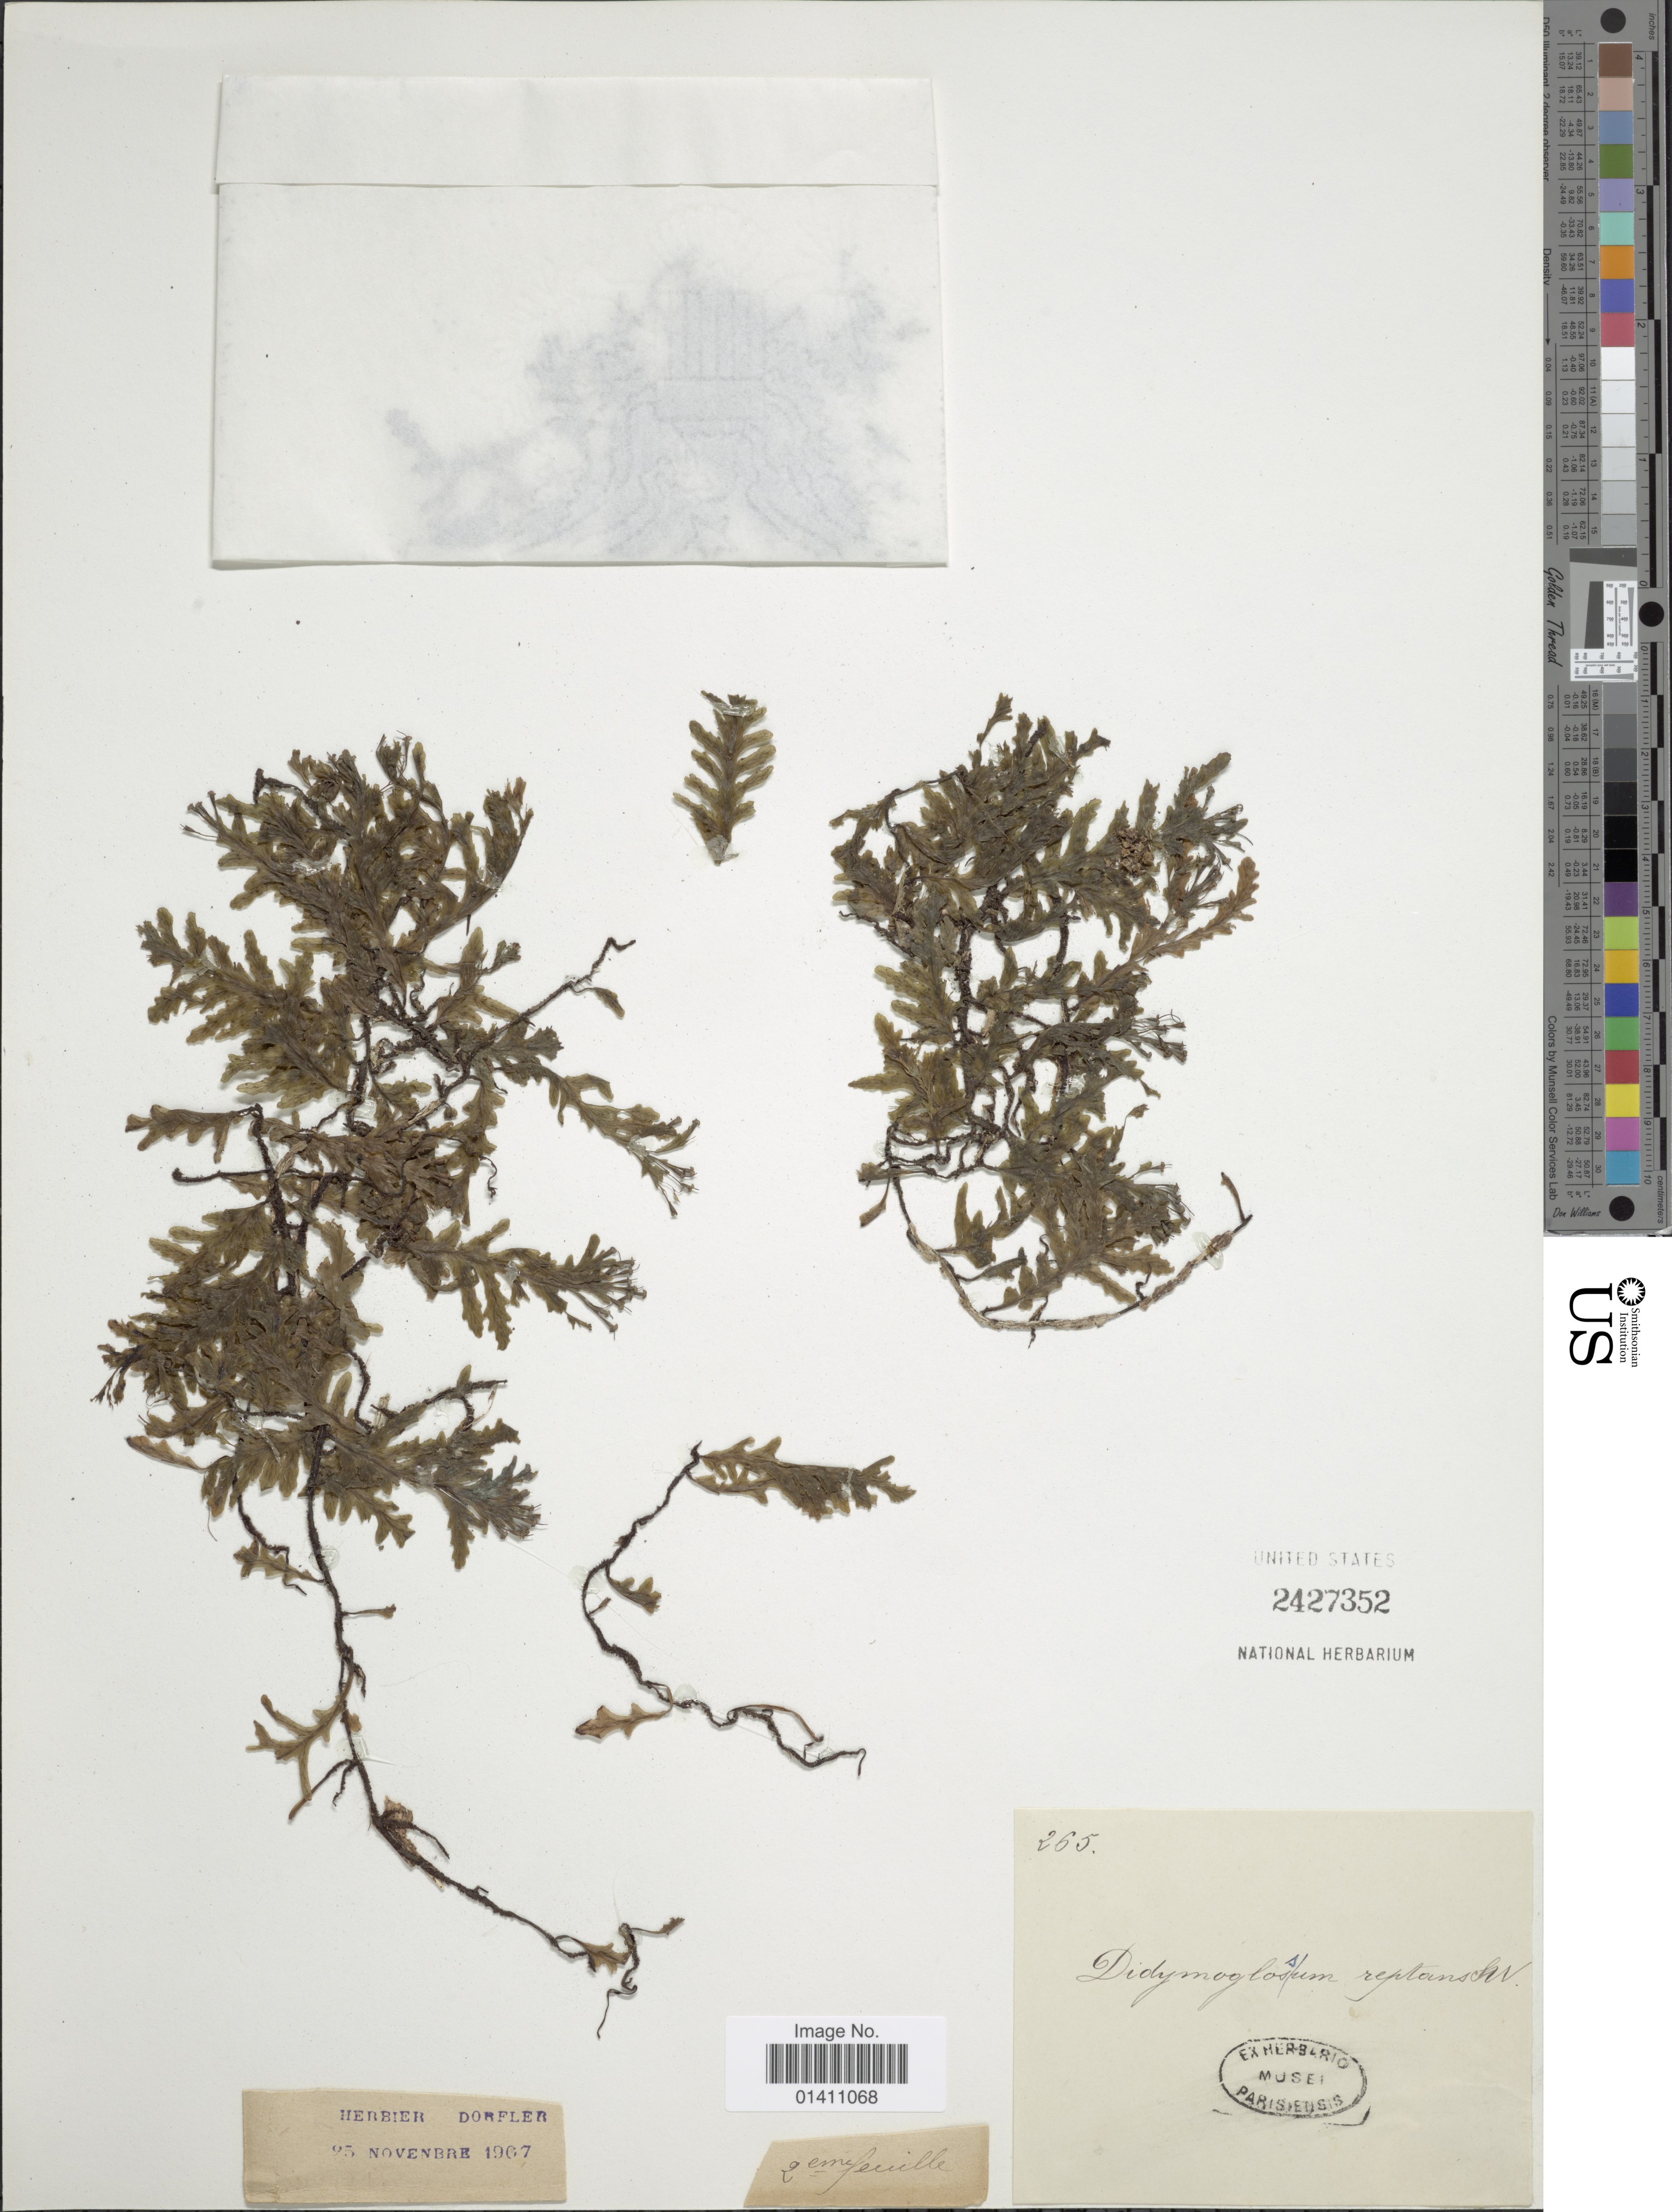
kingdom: Plantae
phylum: Tracheophyta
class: Polypodiopsida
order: Hymenophyllales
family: Hymenophyllaceae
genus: Didymoglossum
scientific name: Didymoglossum reptans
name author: (Sw.) C. Presl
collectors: Dorfler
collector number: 265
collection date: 1967-11-25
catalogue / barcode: US 2427352